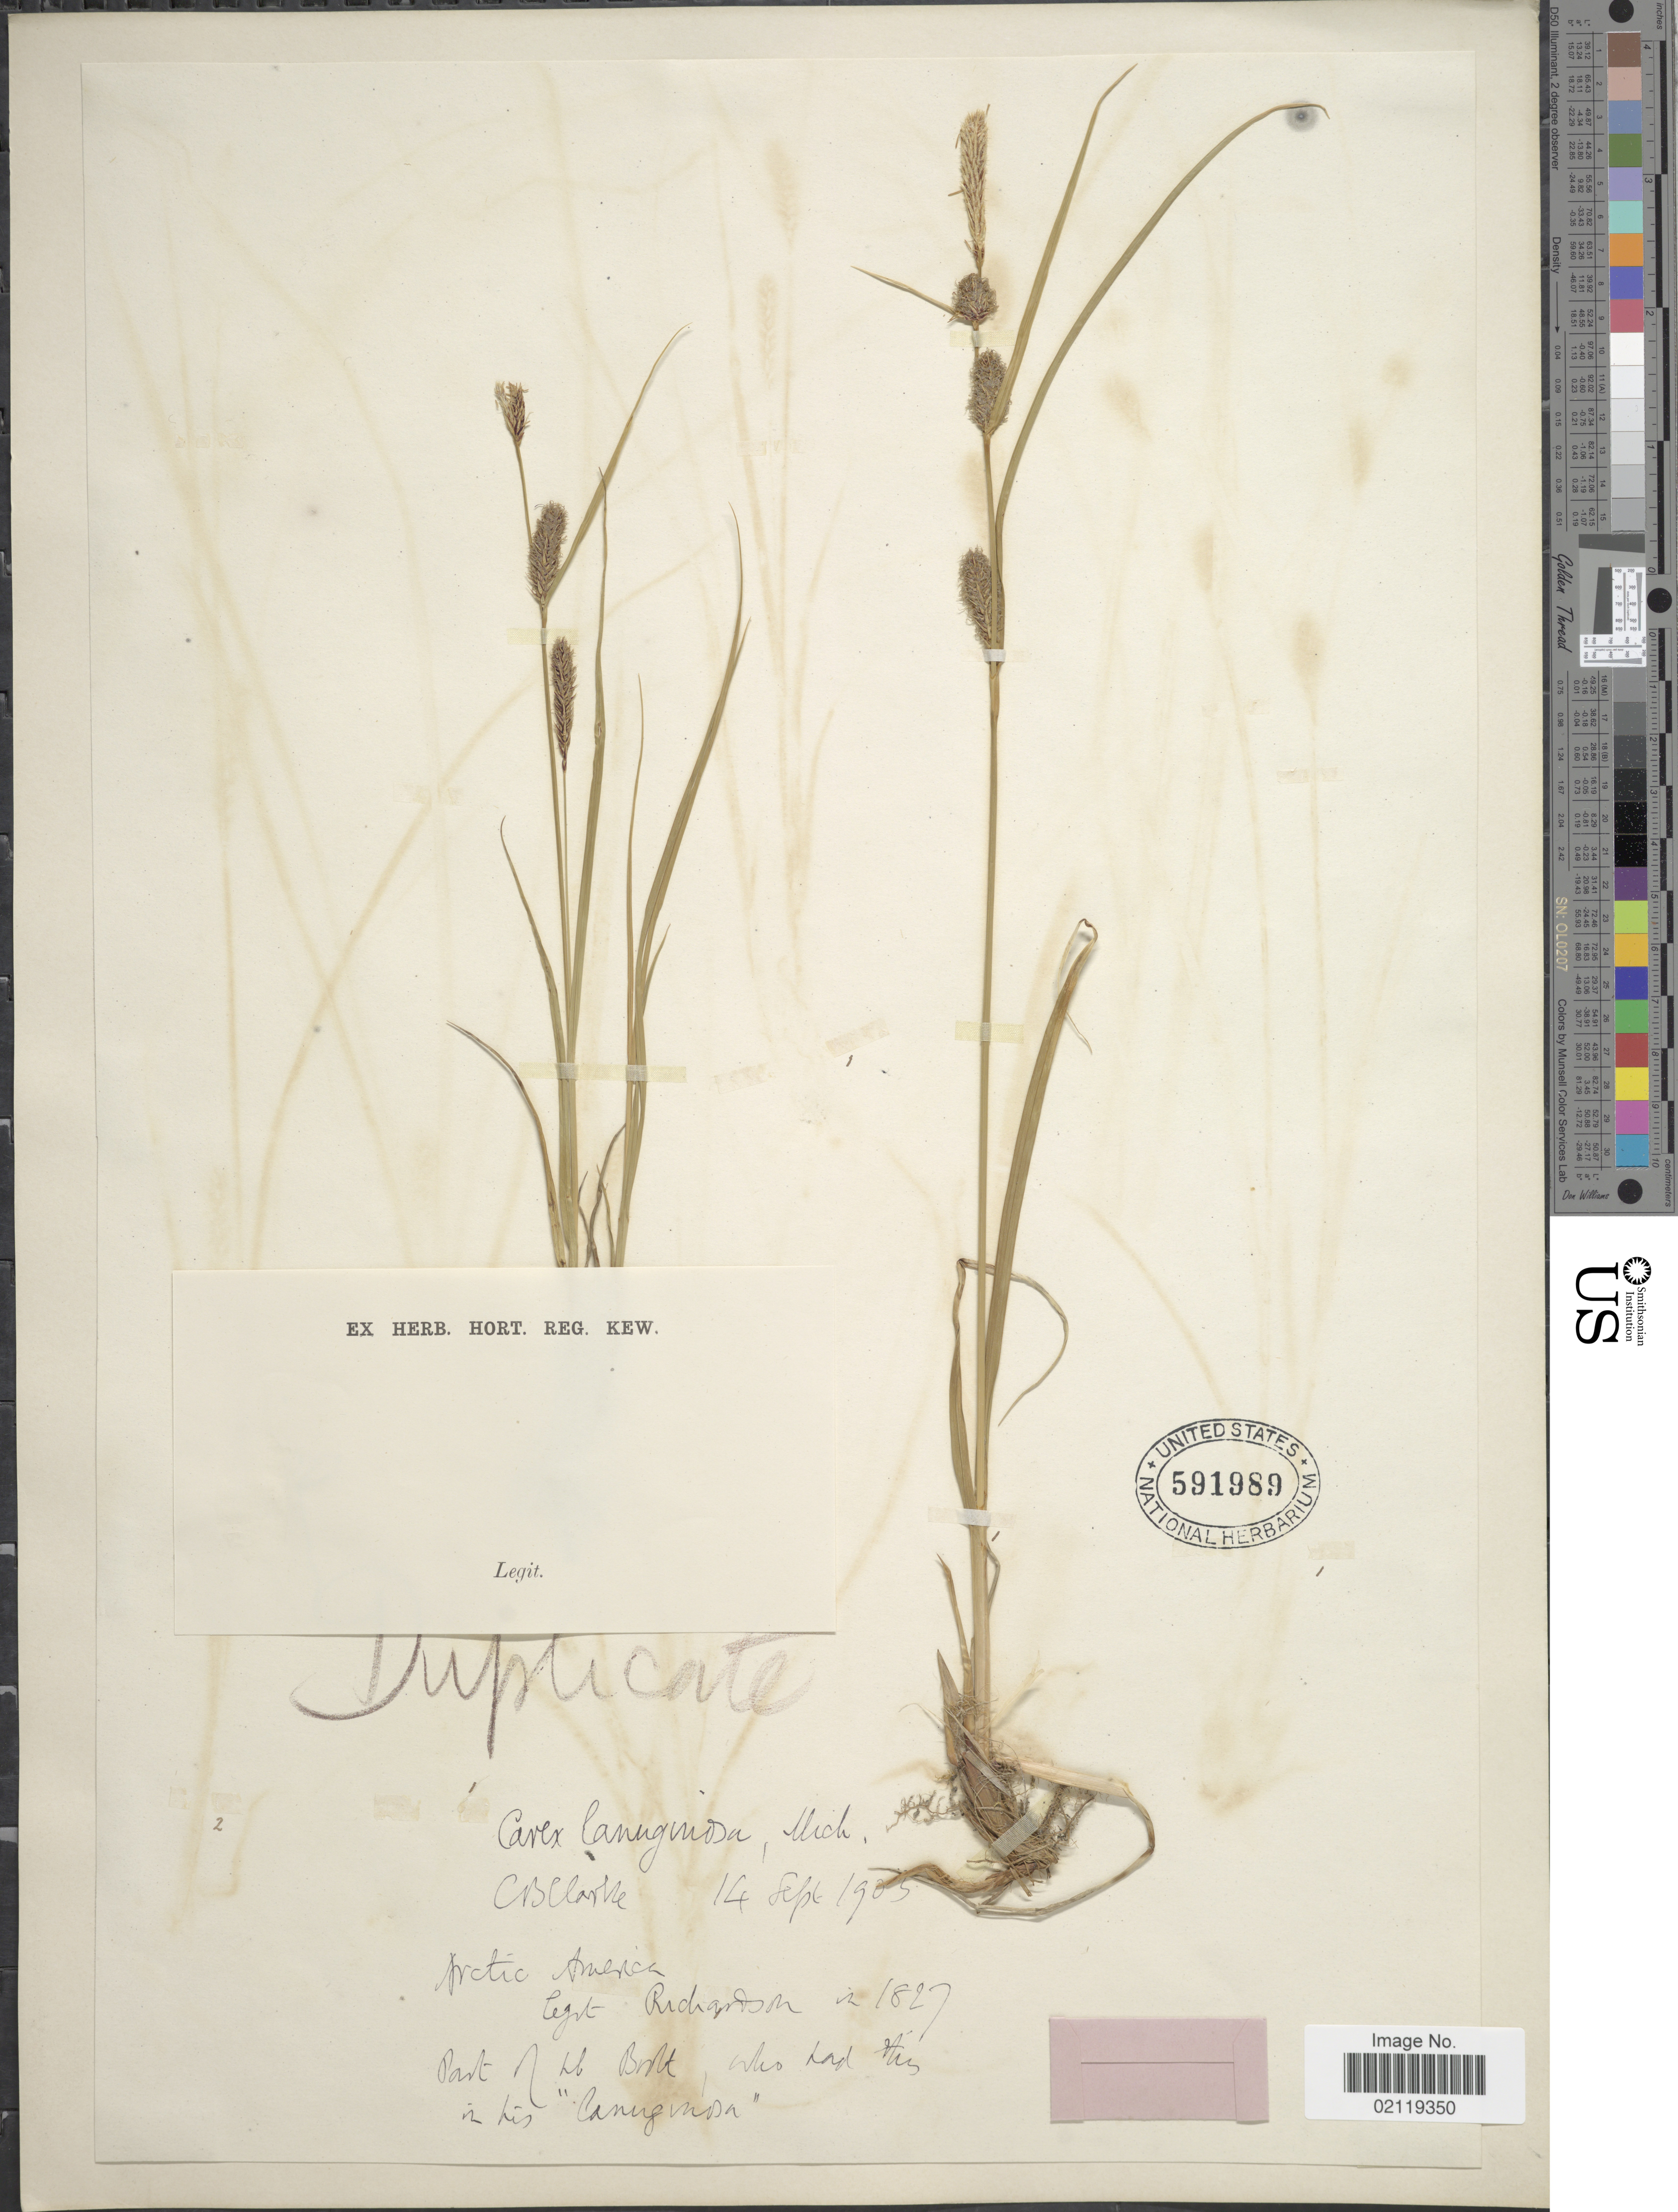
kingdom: Plantae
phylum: Tracheophyta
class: Liliopsida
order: Poales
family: Cyperaceae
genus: Carex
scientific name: Carex pellita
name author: Muhl. ex Willd.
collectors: -- Richardson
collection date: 1827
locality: Arctic America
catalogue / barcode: US 591989